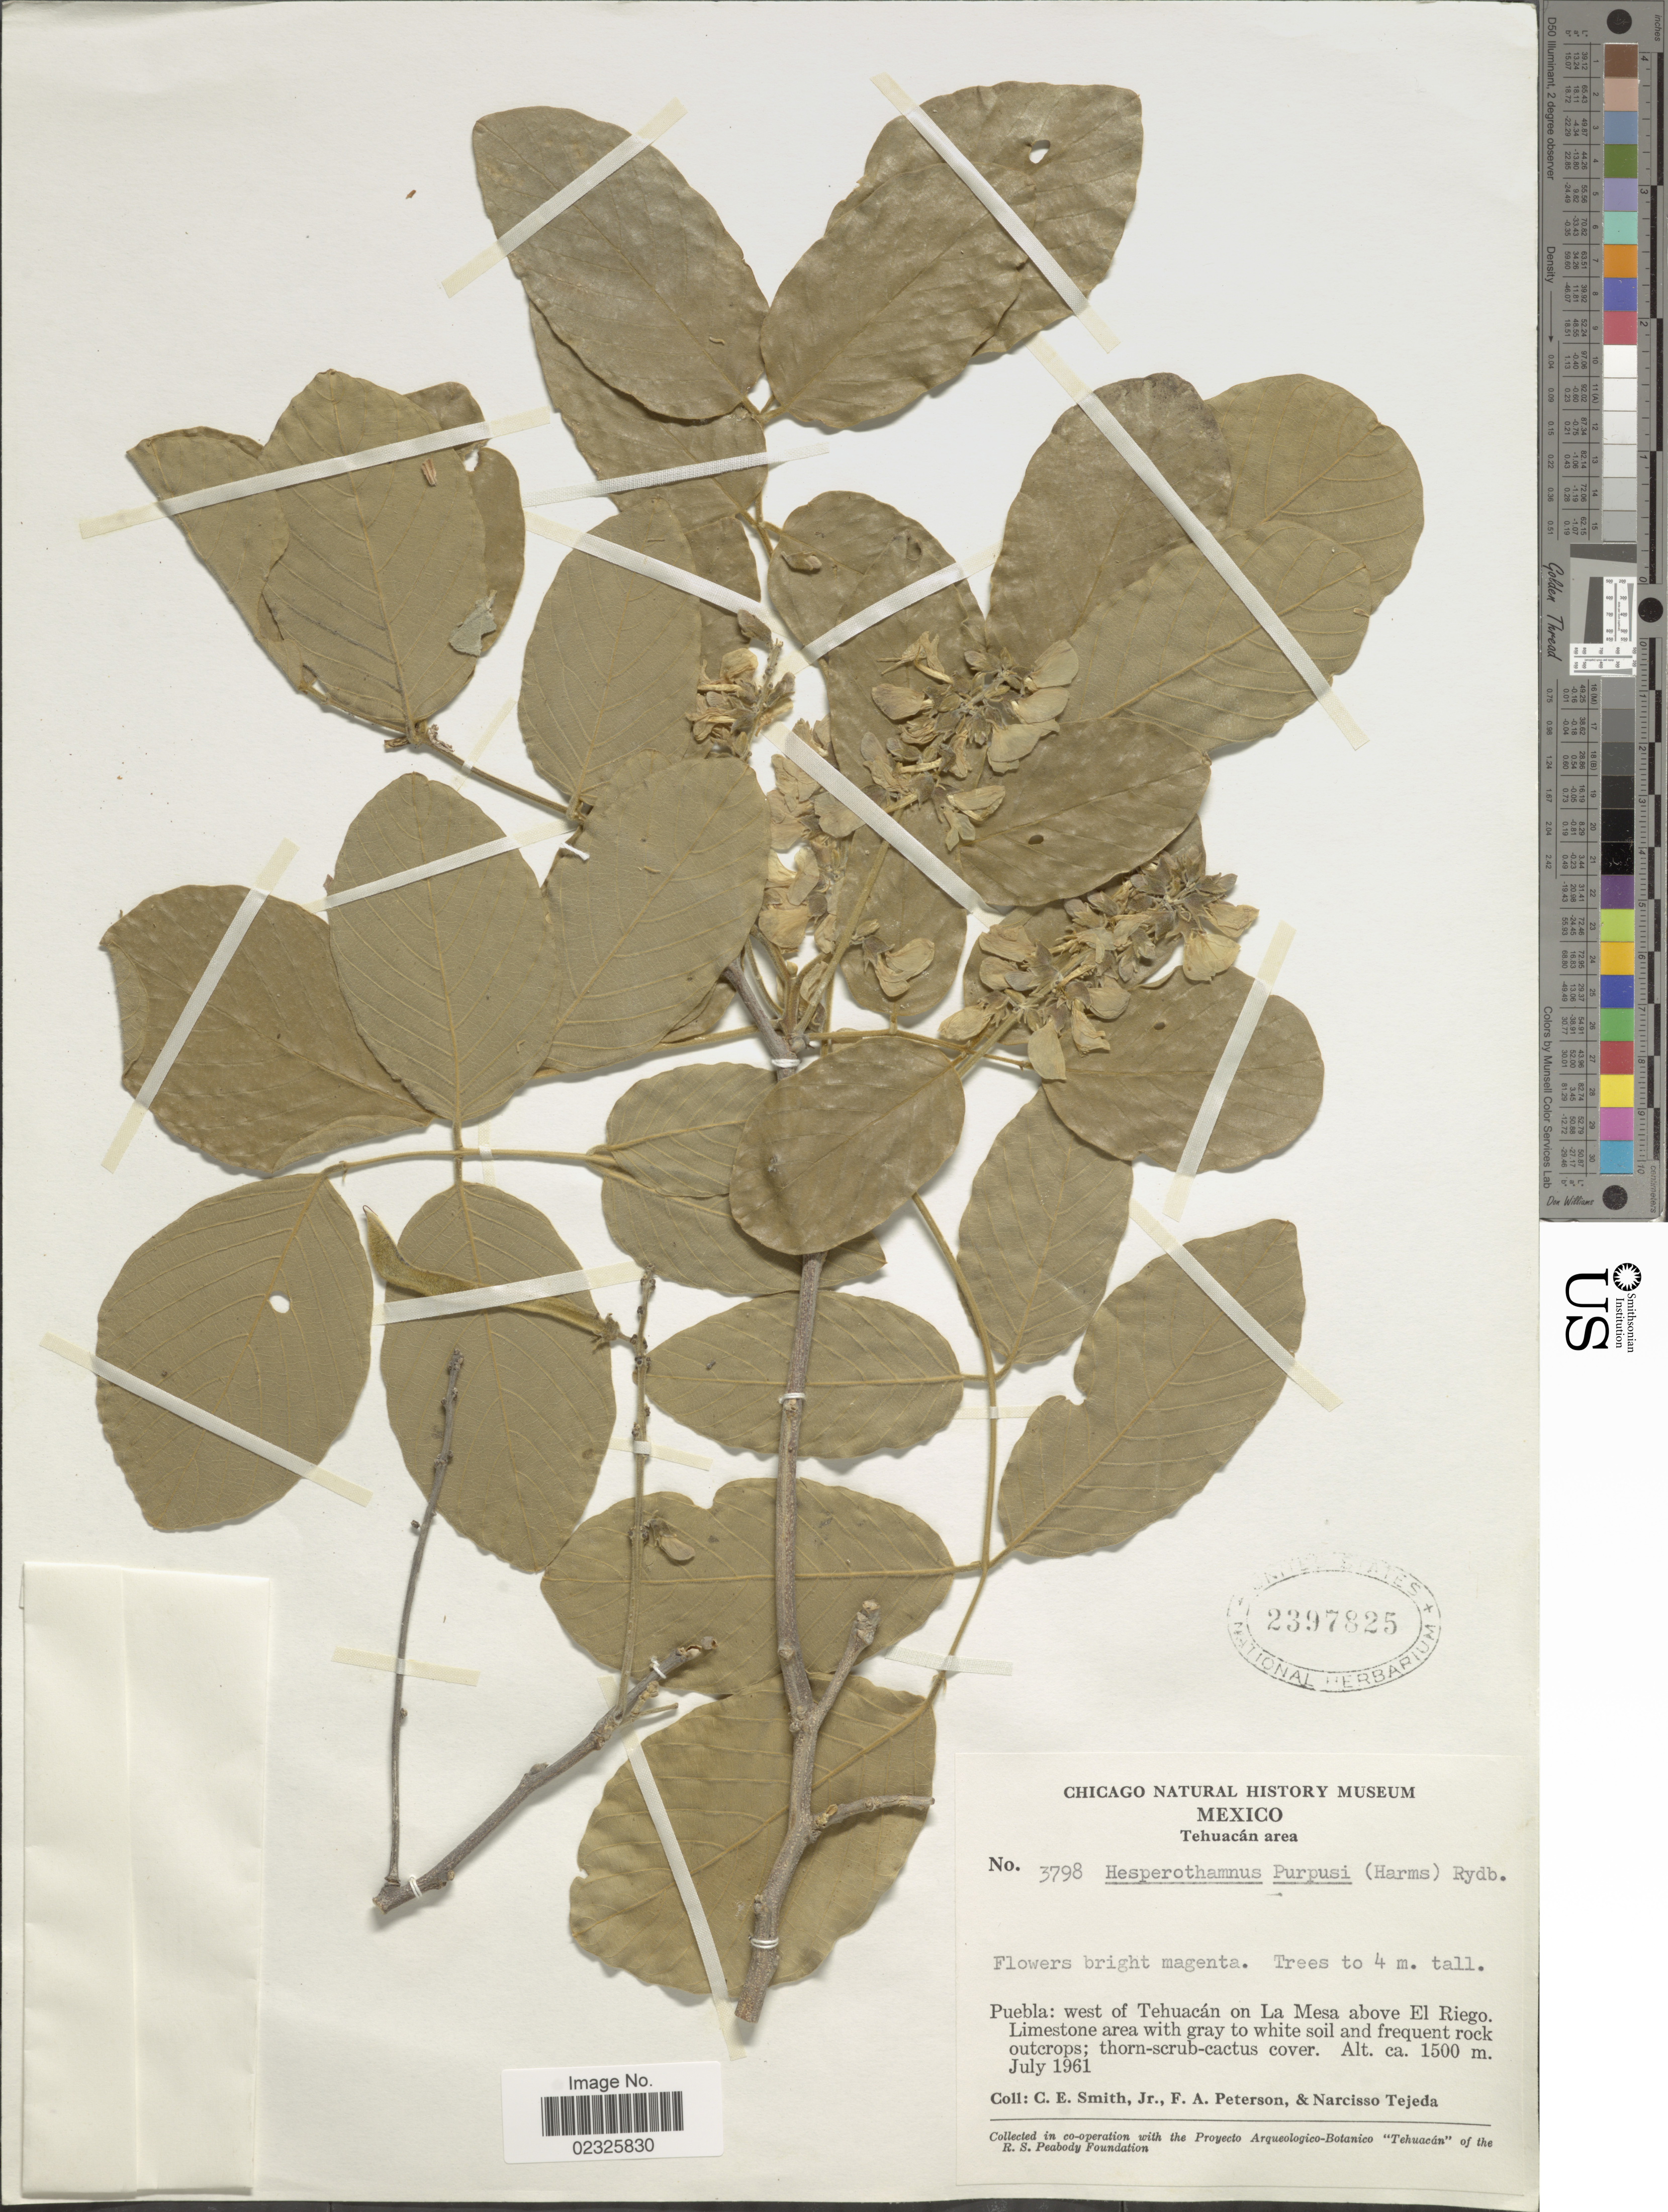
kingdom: Plantae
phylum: Tracheophyta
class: Magnoliopsida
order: Fabales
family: Fabaceae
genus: Hesperothamnus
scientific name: Hesperothamnus purpusii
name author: (Harms) Harms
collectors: C. E. Smith Jr., F. A. Peterson & N. Tejeda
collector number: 3798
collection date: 1961-07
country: Mexico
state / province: Puebla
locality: Tehuacán area, west of Tehuacán on La Mesa above El Riego, limestone area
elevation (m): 1500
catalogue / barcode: US 2397825